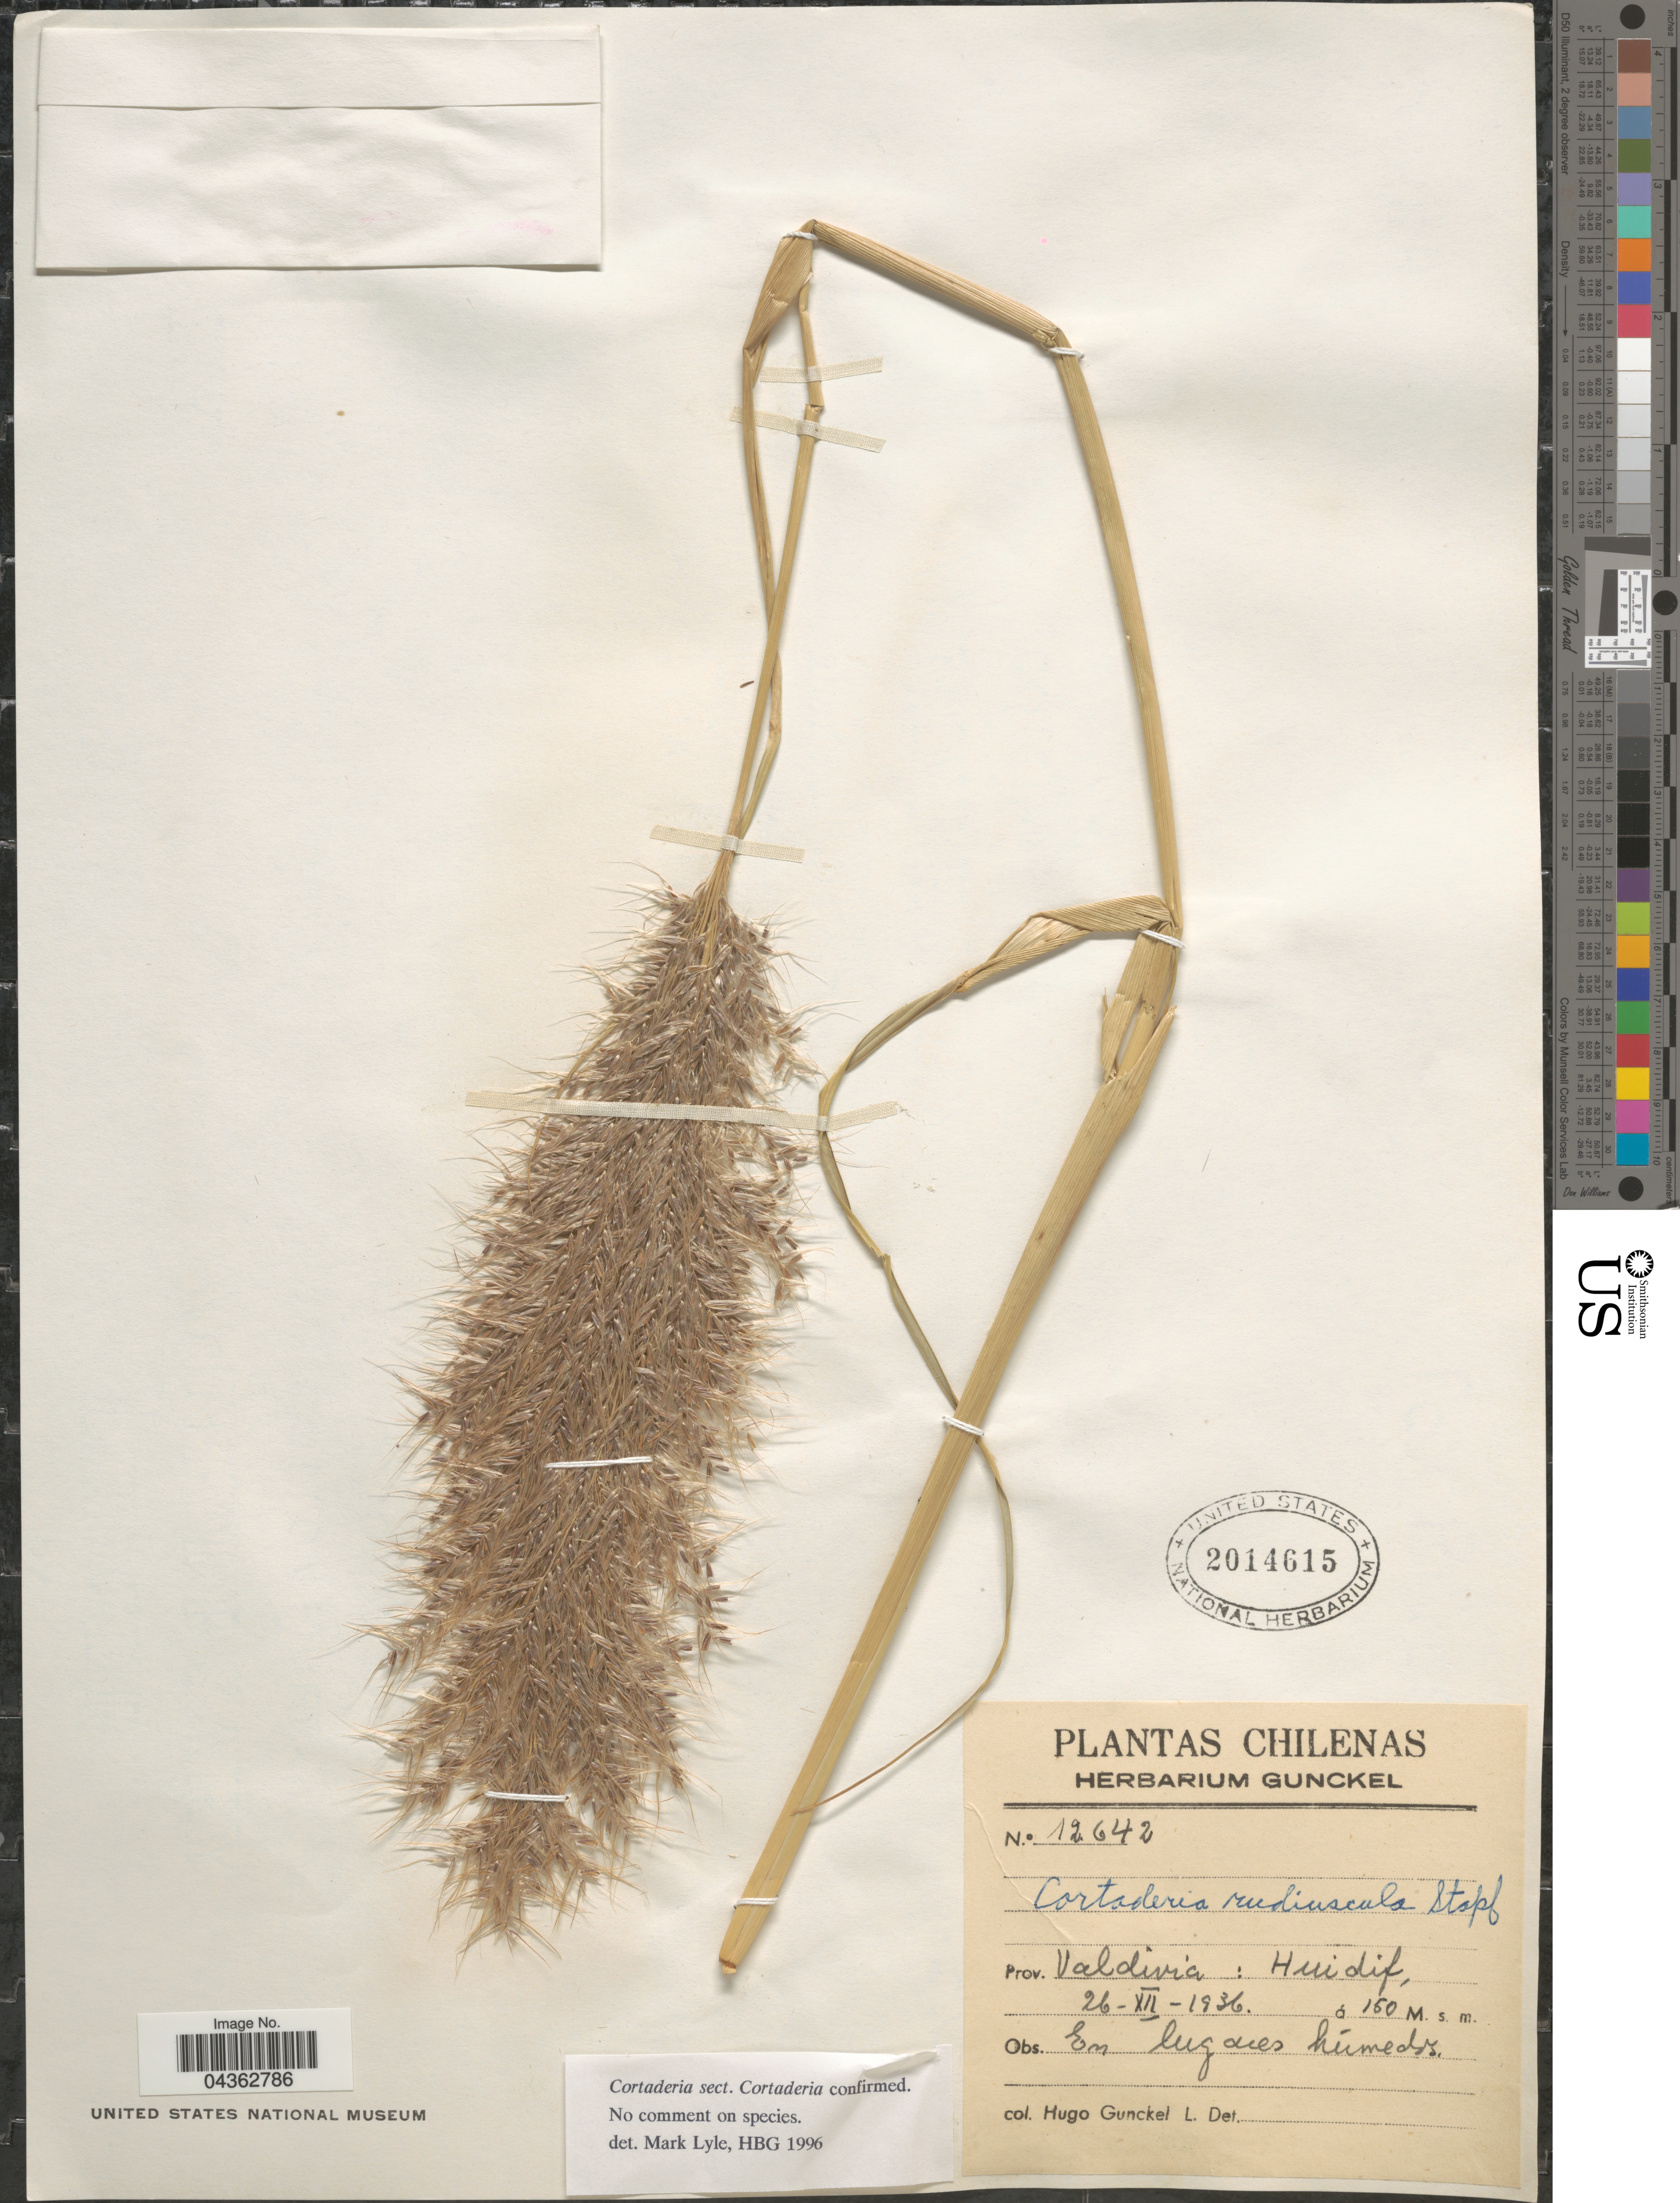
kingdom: Plantae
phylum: Tracheophyta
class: Liliopsida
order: Poales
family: Poaceae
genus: Cortaderia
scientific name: Cortaderia rudiuscula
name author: Stapf in Gardner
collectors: H. Gunckel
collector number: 12642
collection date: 1936-12-26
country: Chile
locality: Prov. Valdivia: Huidif.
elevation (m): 150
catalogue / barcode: US 2014615